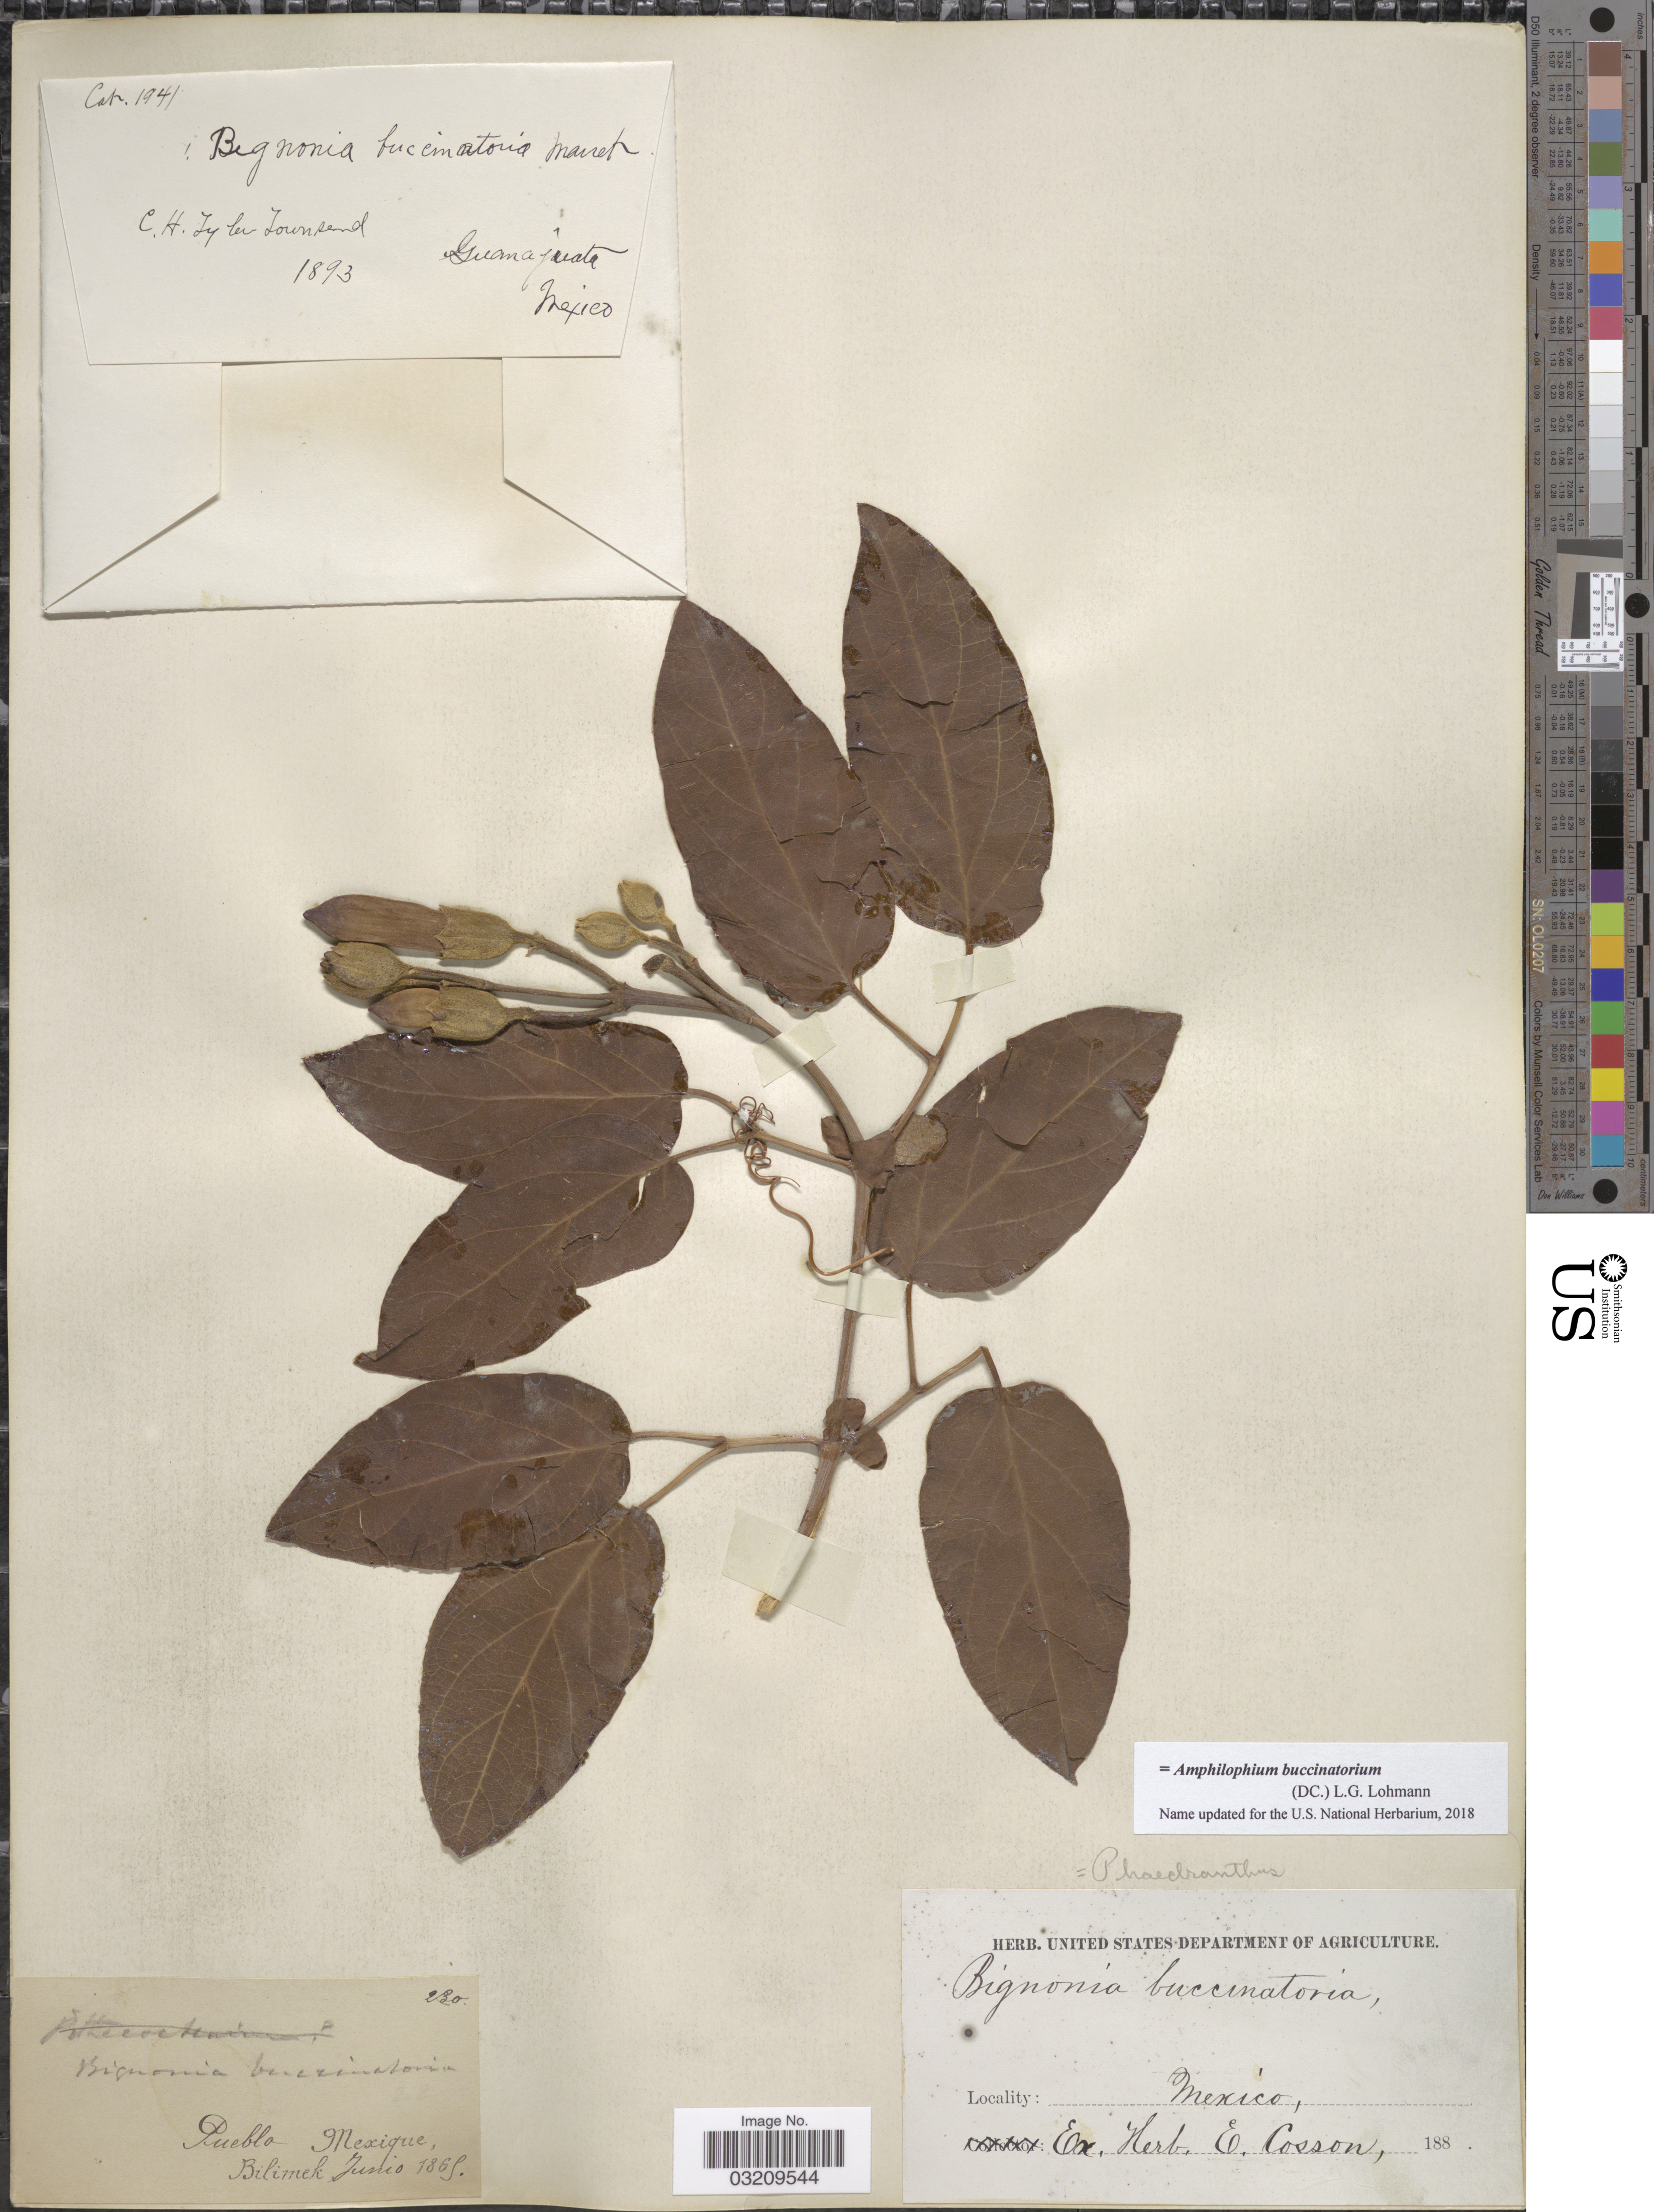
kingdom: Plantae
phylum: Tracheophyta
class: Magnoliopsida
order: Lamiales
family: Bignoniaceae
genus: Amphilophium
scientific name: Amphilophium buccinatorium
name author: (DC.) L.G. Lohmann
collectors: C. H. T. Townsend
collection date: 1893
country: Mexico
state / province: Guanajuato